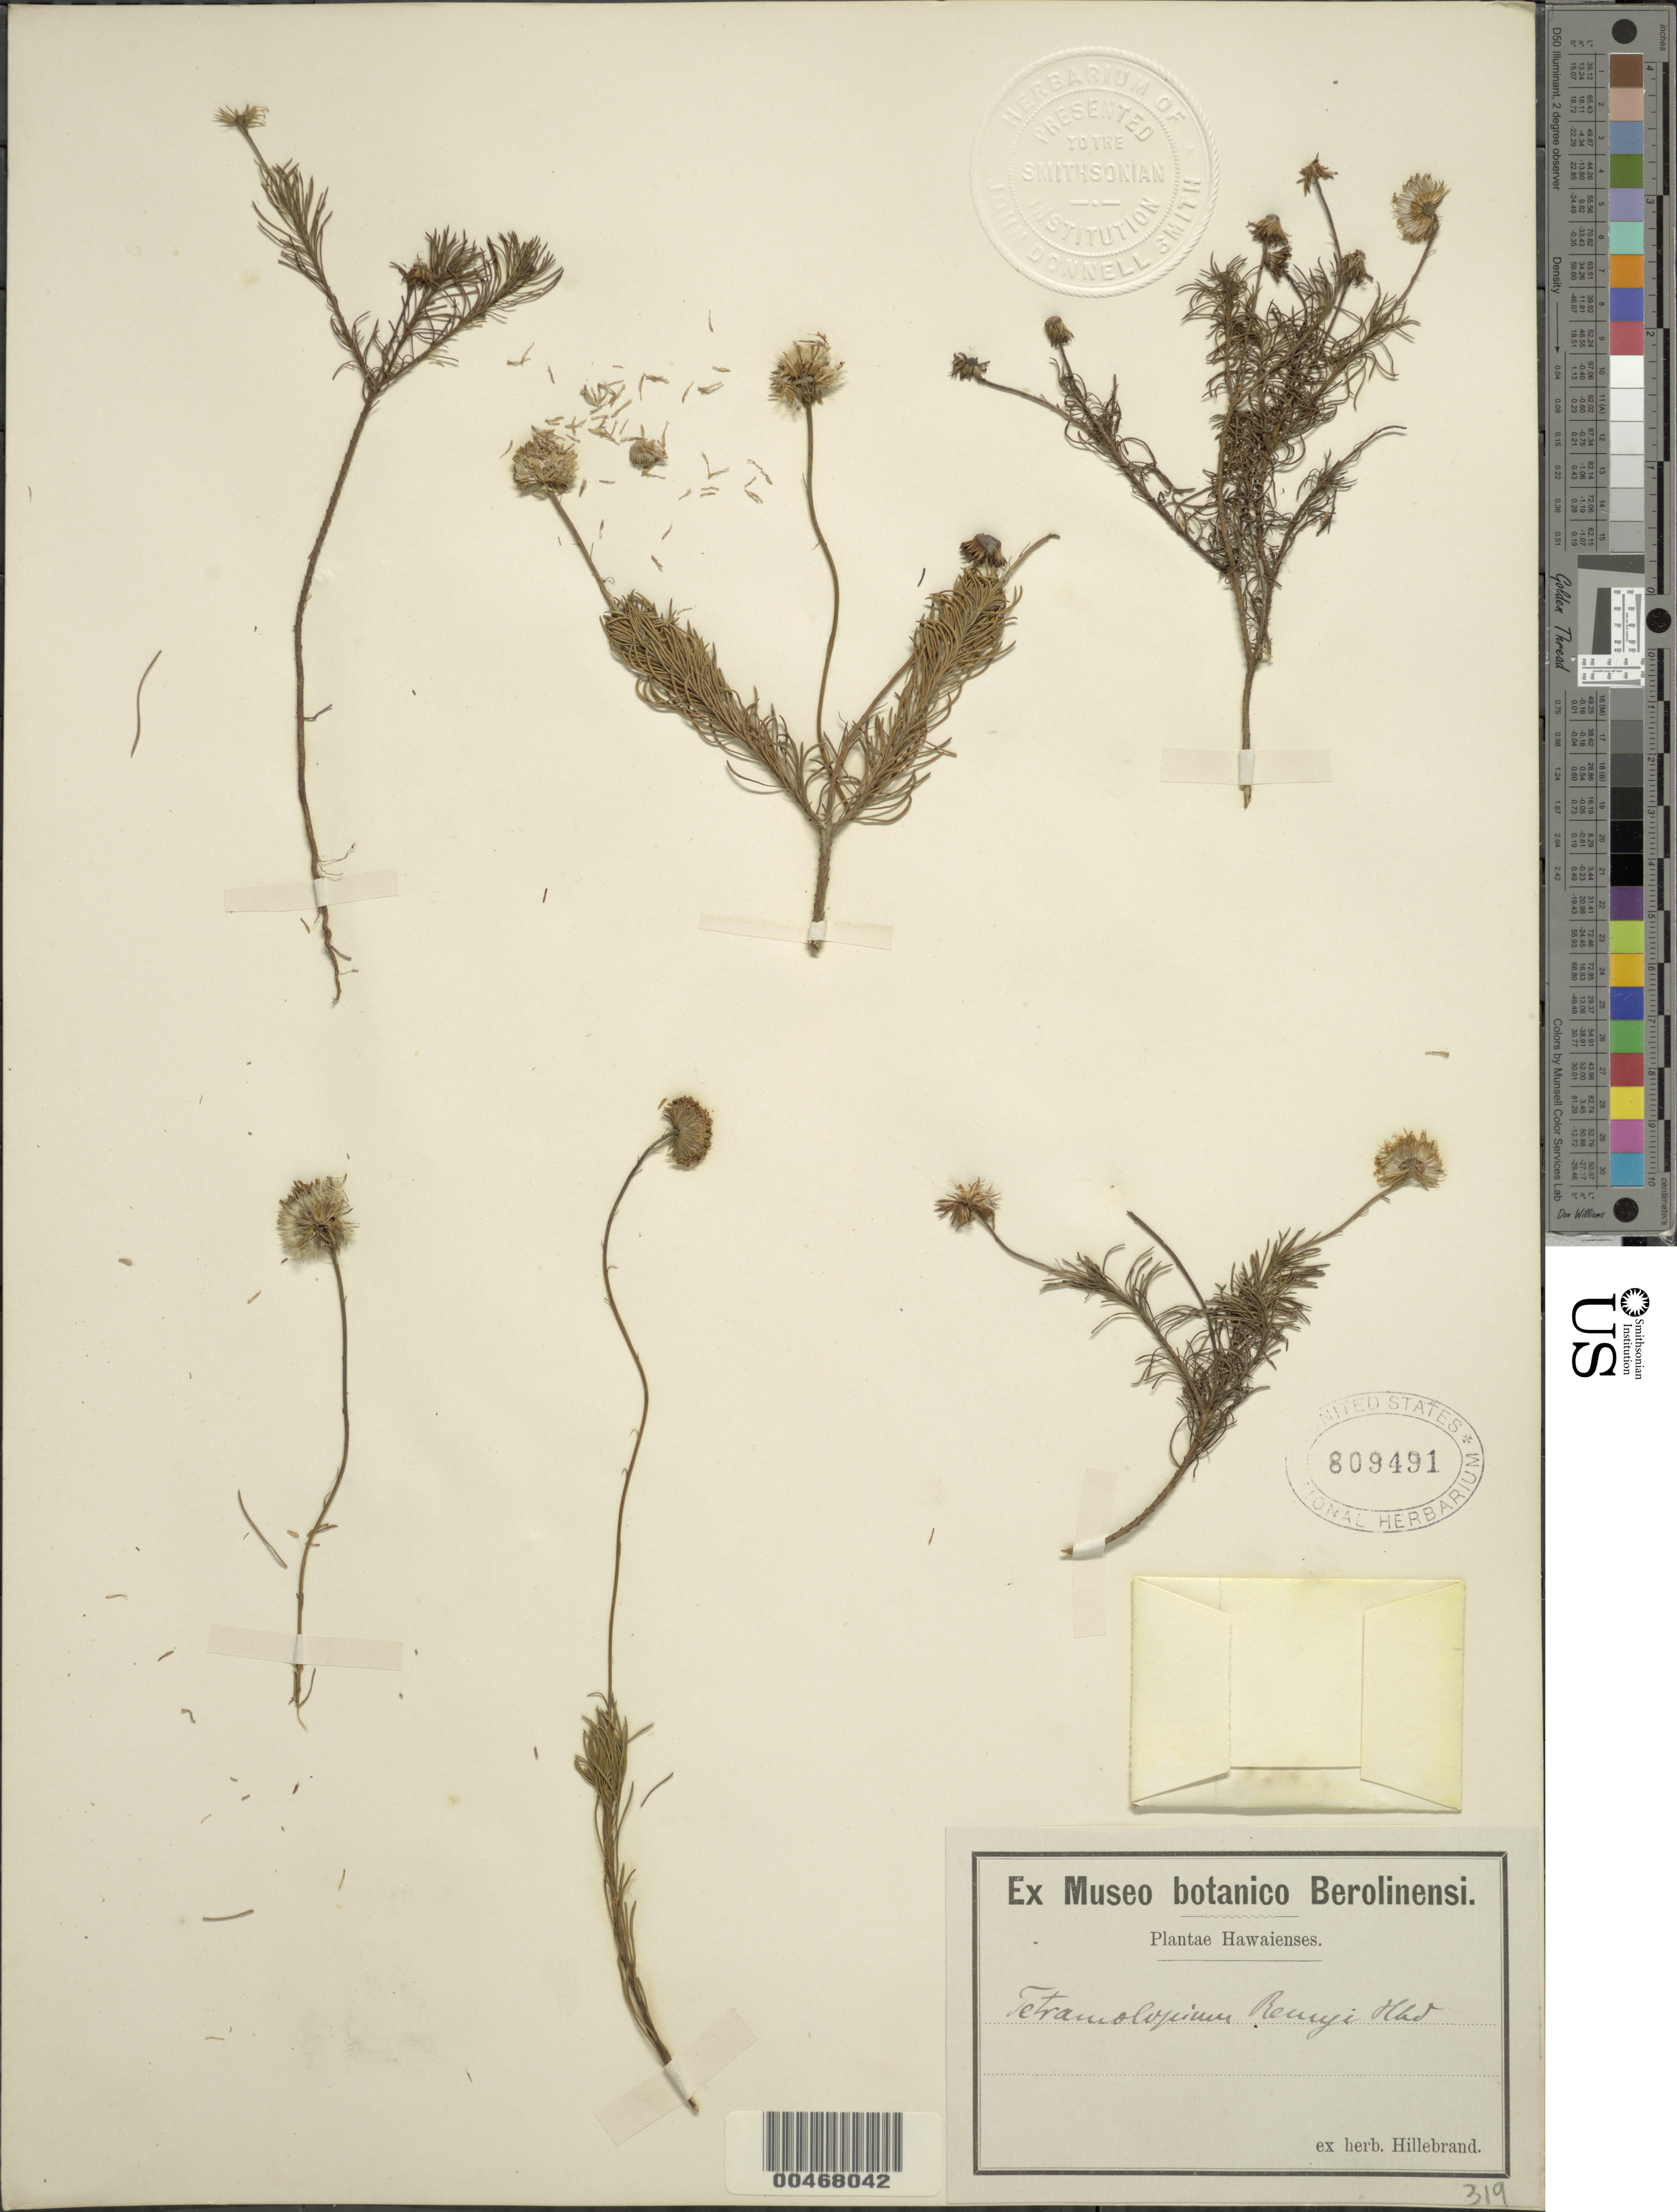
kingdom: Plantae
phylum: Tracheophyta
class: Magnoliopsida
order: Asterales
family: Asteraceae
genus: Tetramolopium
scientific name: Tetramolopium remyi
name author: (A. Gray) Hillebr.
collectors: W. Hillebrand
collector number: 319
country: United States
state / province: Hawaii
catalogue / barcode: US 809491